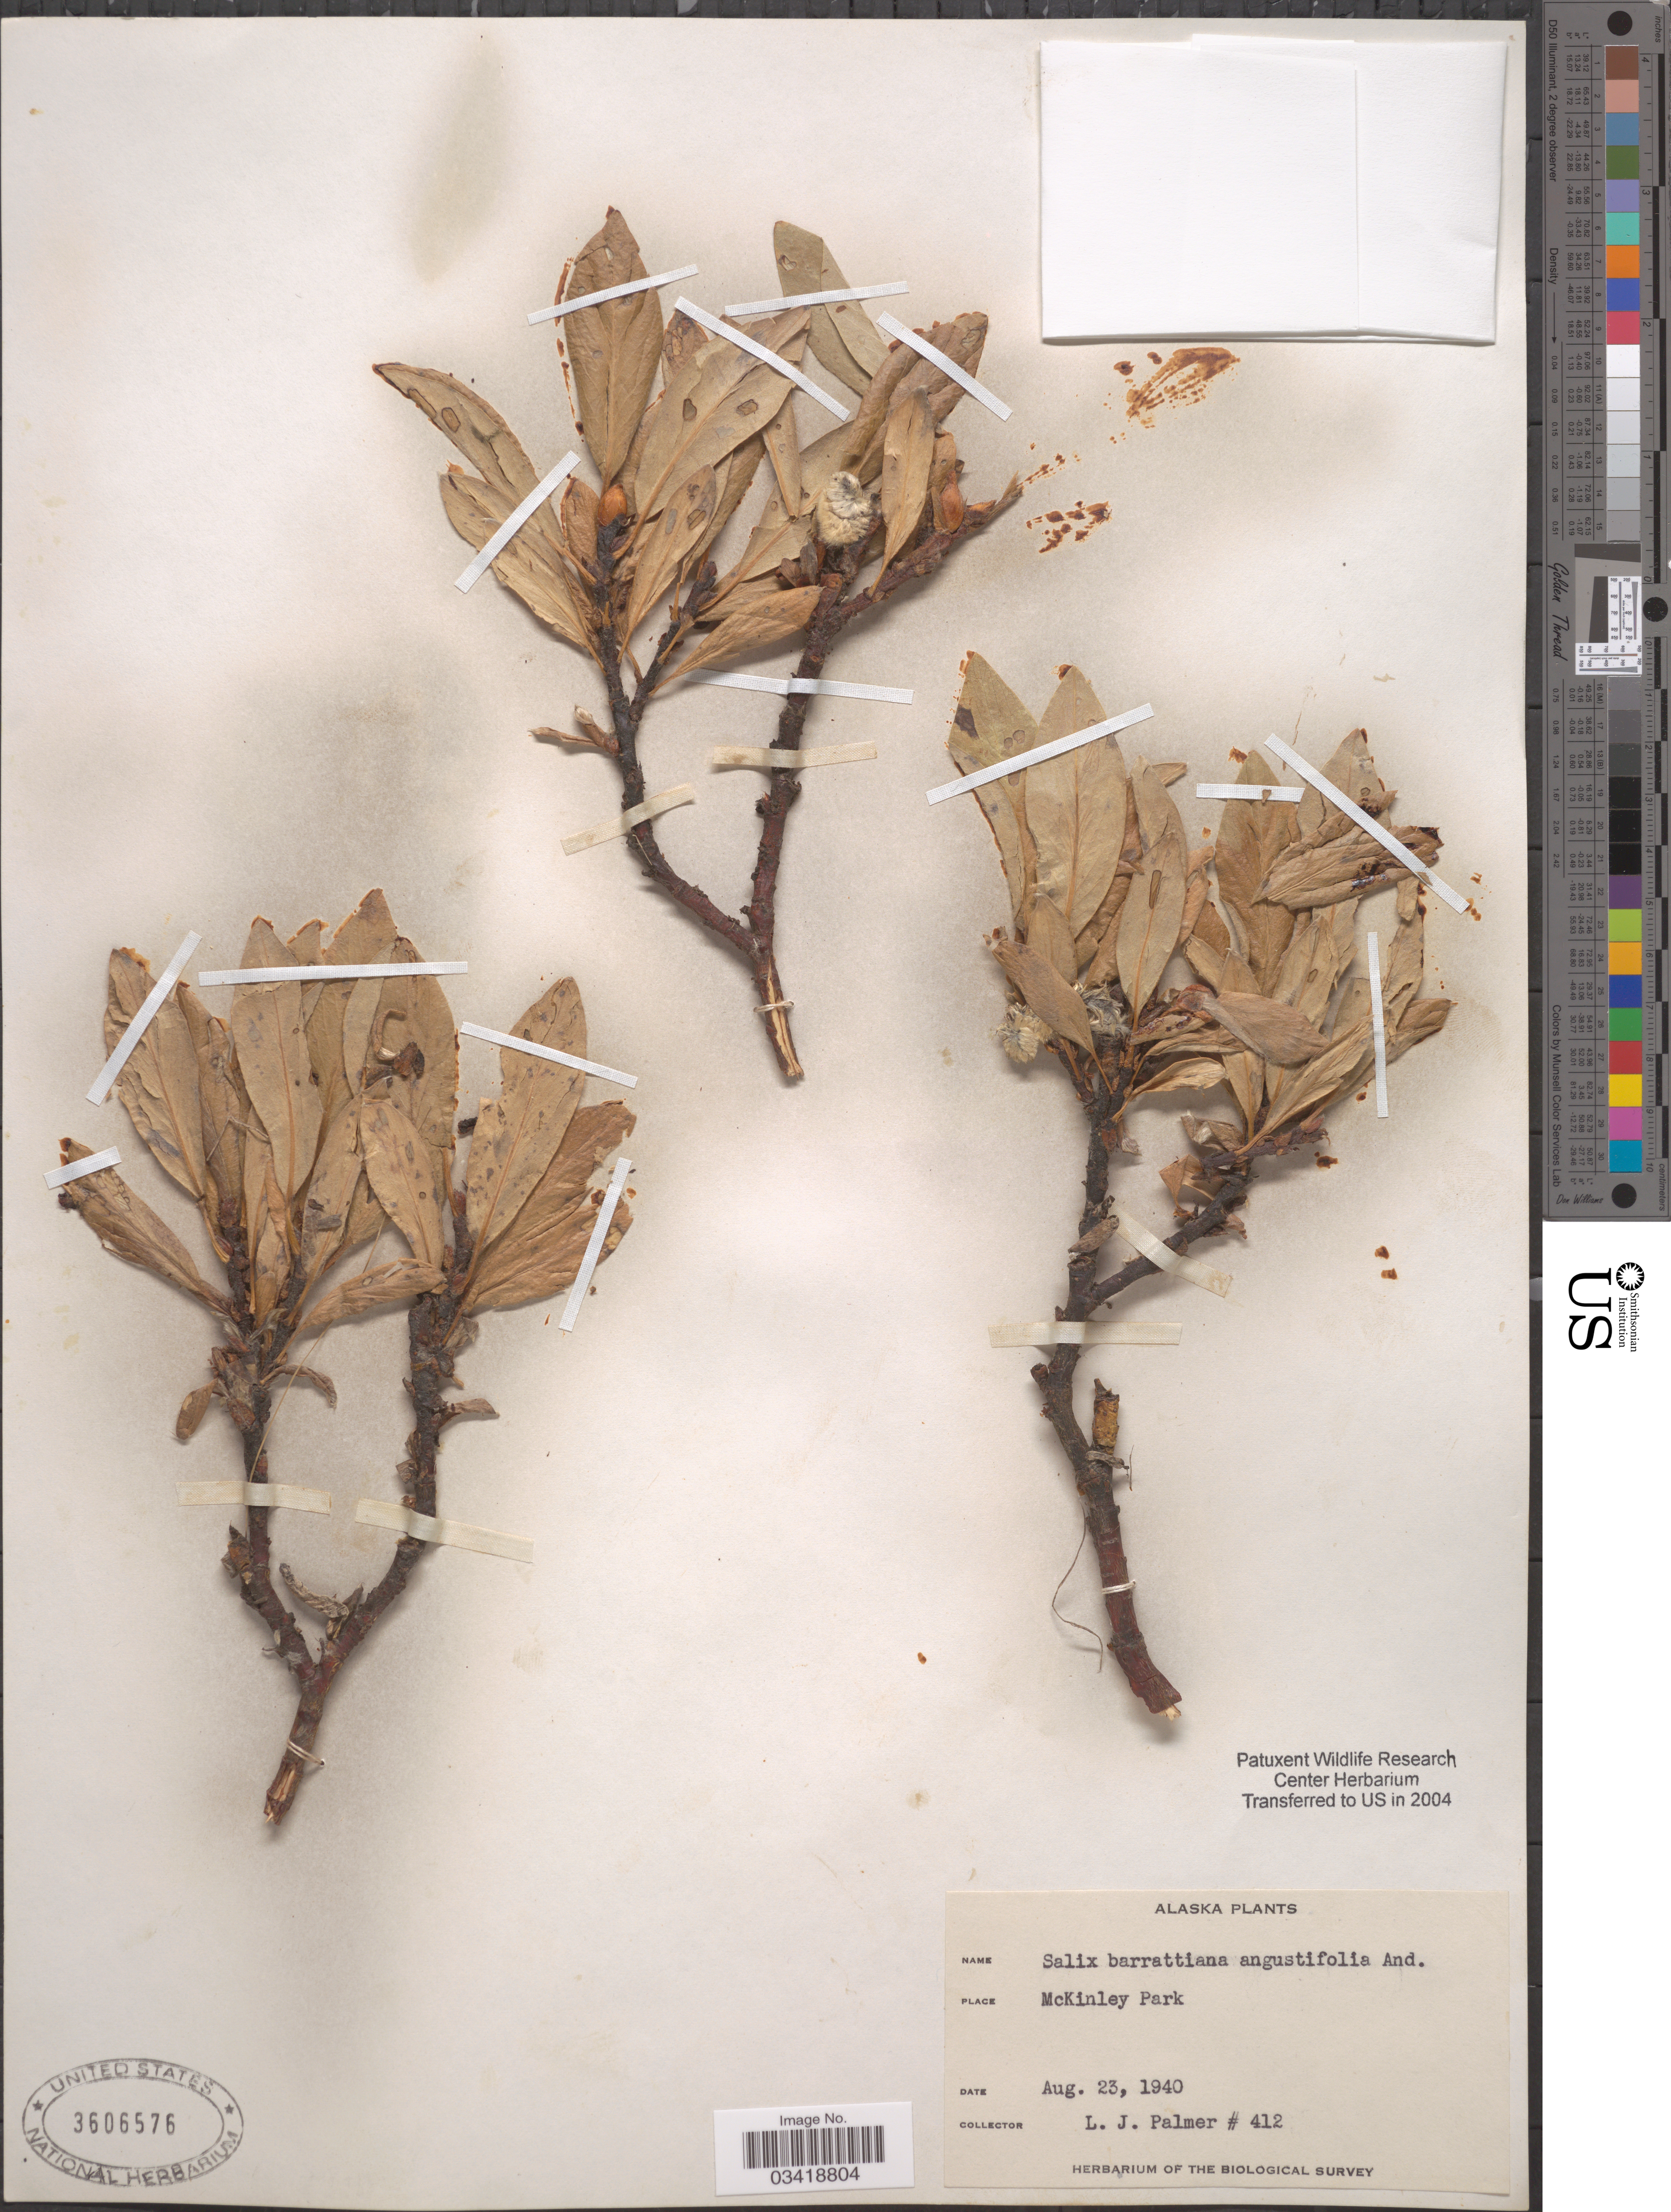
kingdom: Plantae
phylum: Tracheophyta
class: Magnoliopsida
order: Malpighiales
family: Salicaceae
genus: Salix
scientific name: Salix barrattiana var. angustifolia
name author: Andersson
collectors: E. J. Palmer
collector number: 412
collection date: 1940-08-23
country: United States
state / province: Alaska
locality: McKinley Park.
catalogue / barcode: US 3606576